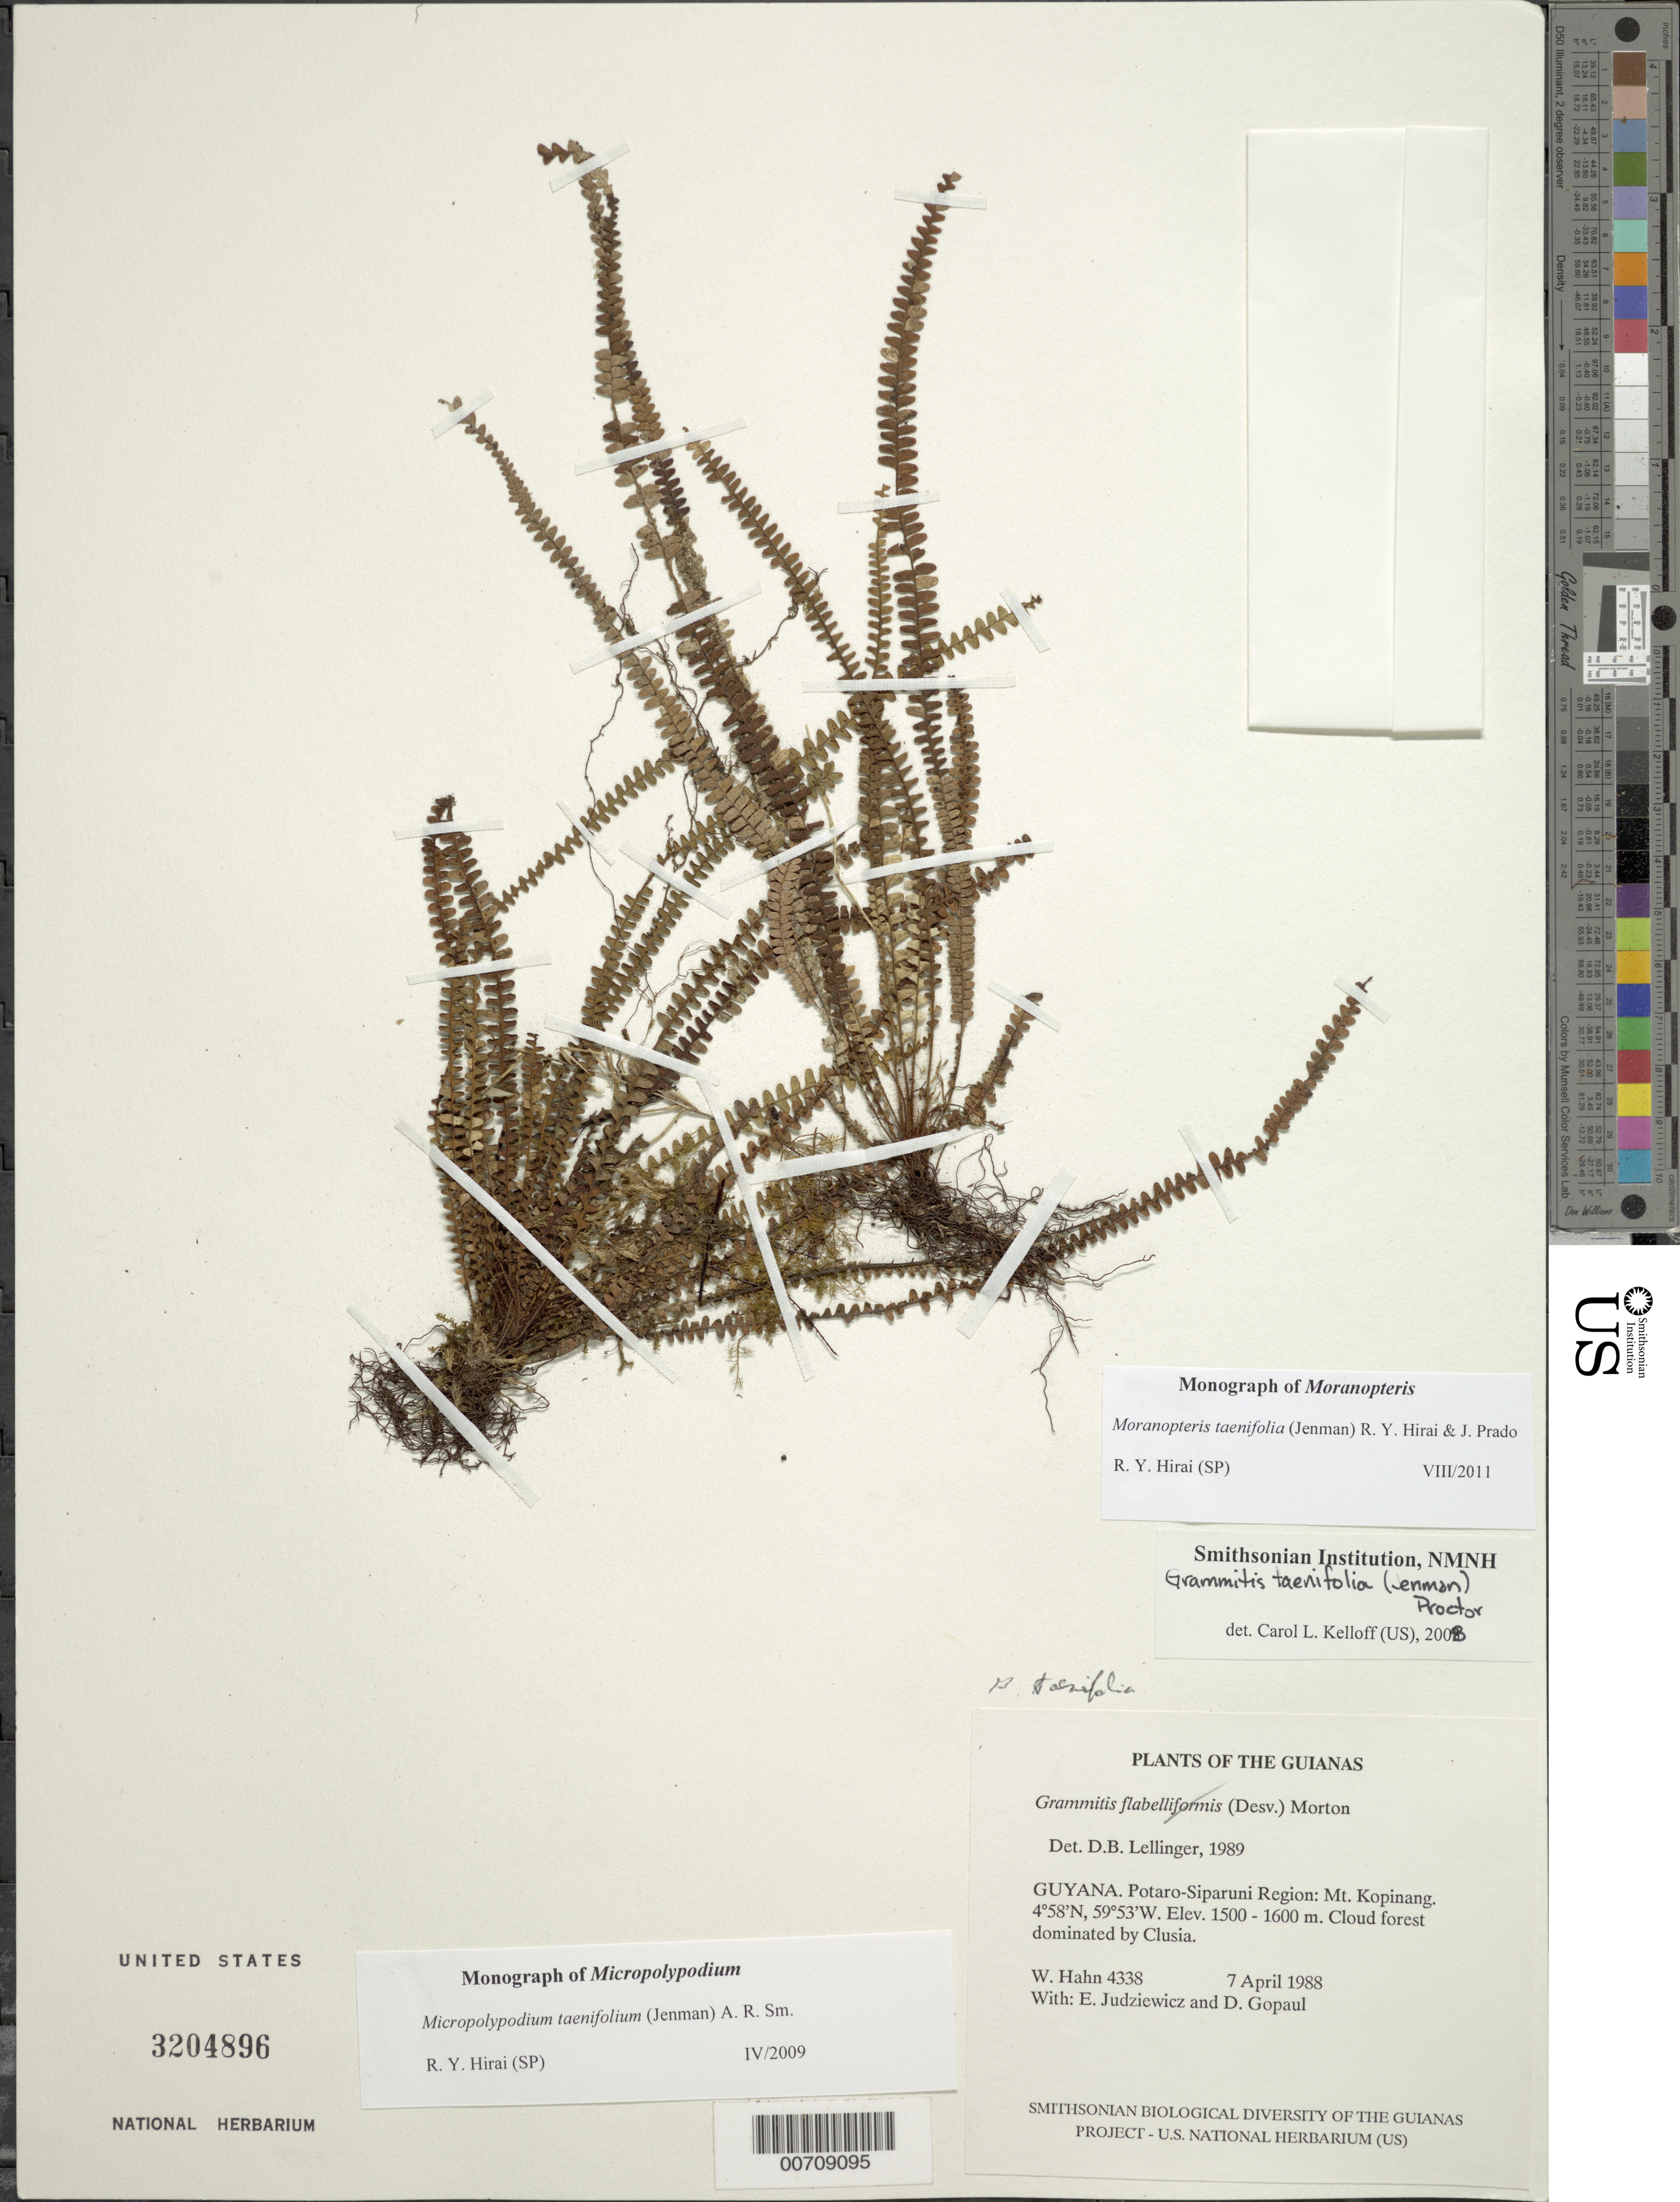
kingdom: Plantae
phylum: Tracheophyta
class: Polypodiopsida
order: Polypodiales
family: Polypodiaceae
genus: Moranopteris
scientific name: Moranopteris taenifolia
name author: (Jenman) R. Y. Hirai & J. Prado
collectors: W. Hahn, E. J. Judziewicz & D. Gopaul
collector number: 4338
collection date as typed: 7 April 1988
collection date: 1988-04-07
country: Guyana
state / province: Potaro-Siparuni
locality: Mt. Kopinang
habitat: Cloud forest dominated by Clusia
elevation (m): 1500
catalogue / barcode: US 3204896